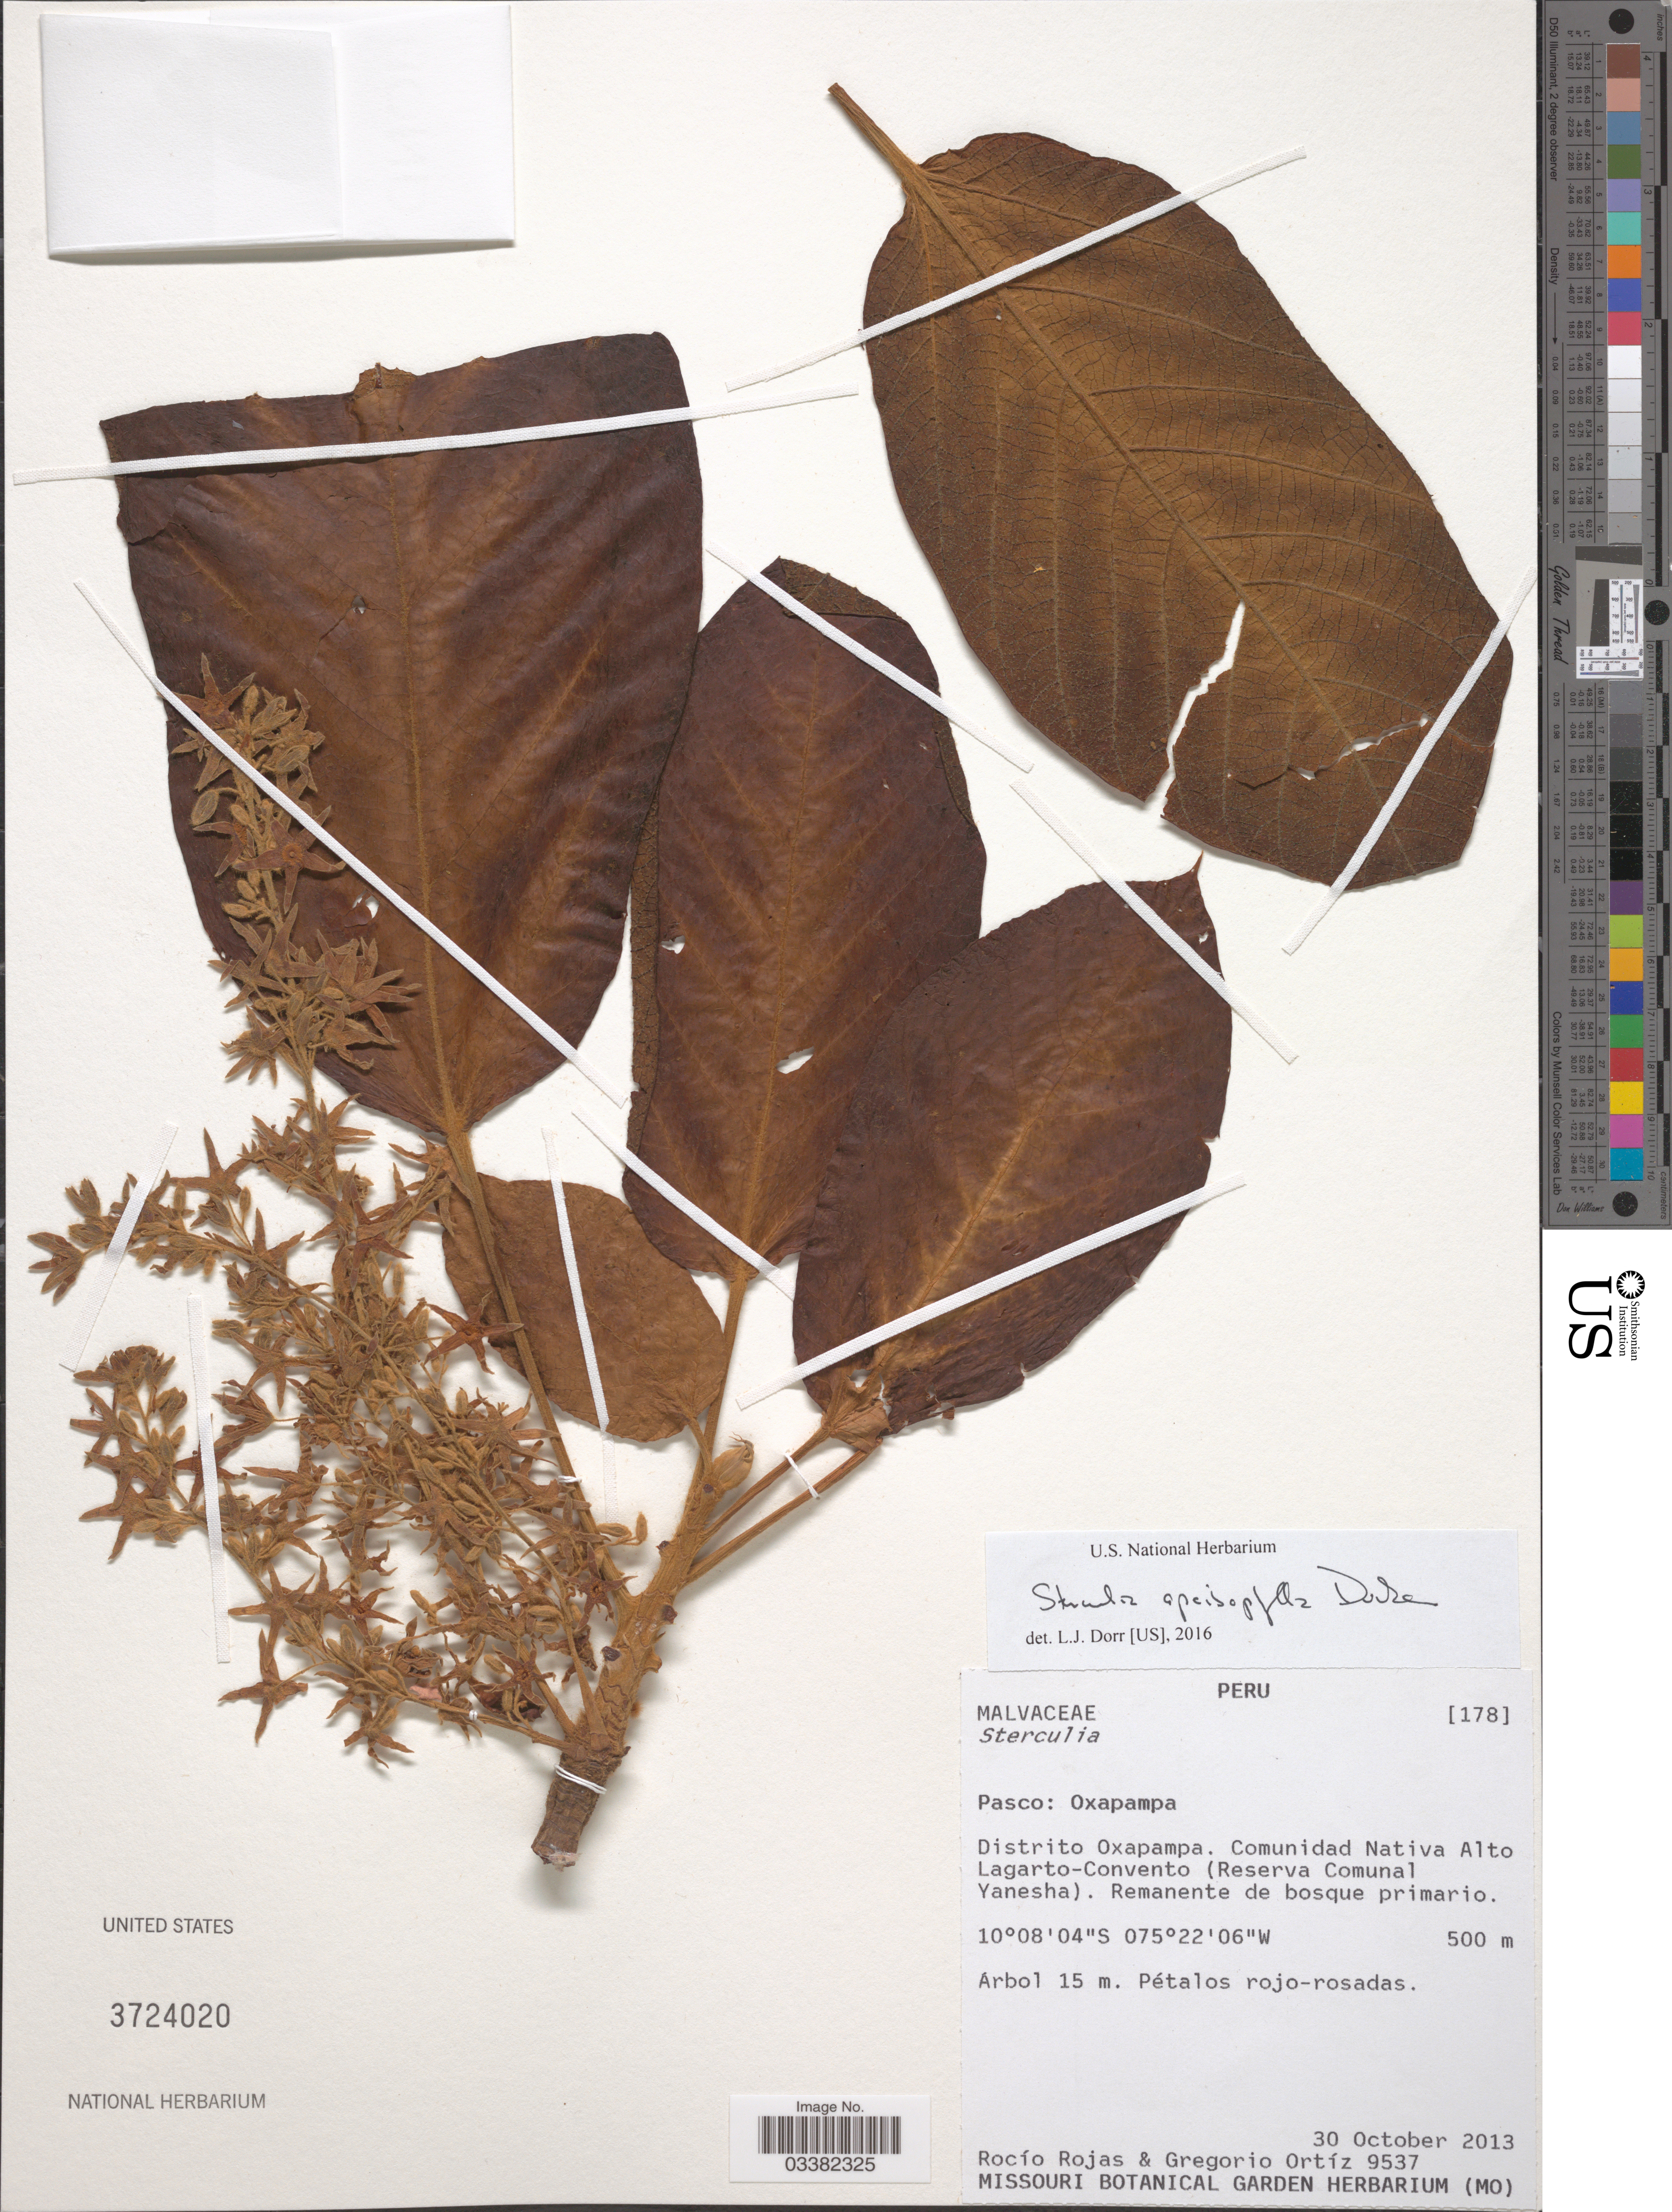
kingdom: Plantae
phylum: Tracheophyta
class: Magnoliopsida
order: Malvales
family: Malvaceae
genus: Sterculia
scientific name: Sterculia apeibophylla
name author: Ducke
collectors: R. Rojas & G. Ortíz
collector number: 9537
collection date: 2013-10-30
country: Peru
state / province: Pasco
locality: Oxapampa. Distrito Oxapampa. Comunidad Nativa Alto Lagarto-Convento (Reserva Comunal Yanesha).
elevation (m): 500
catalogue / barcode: US 3724020